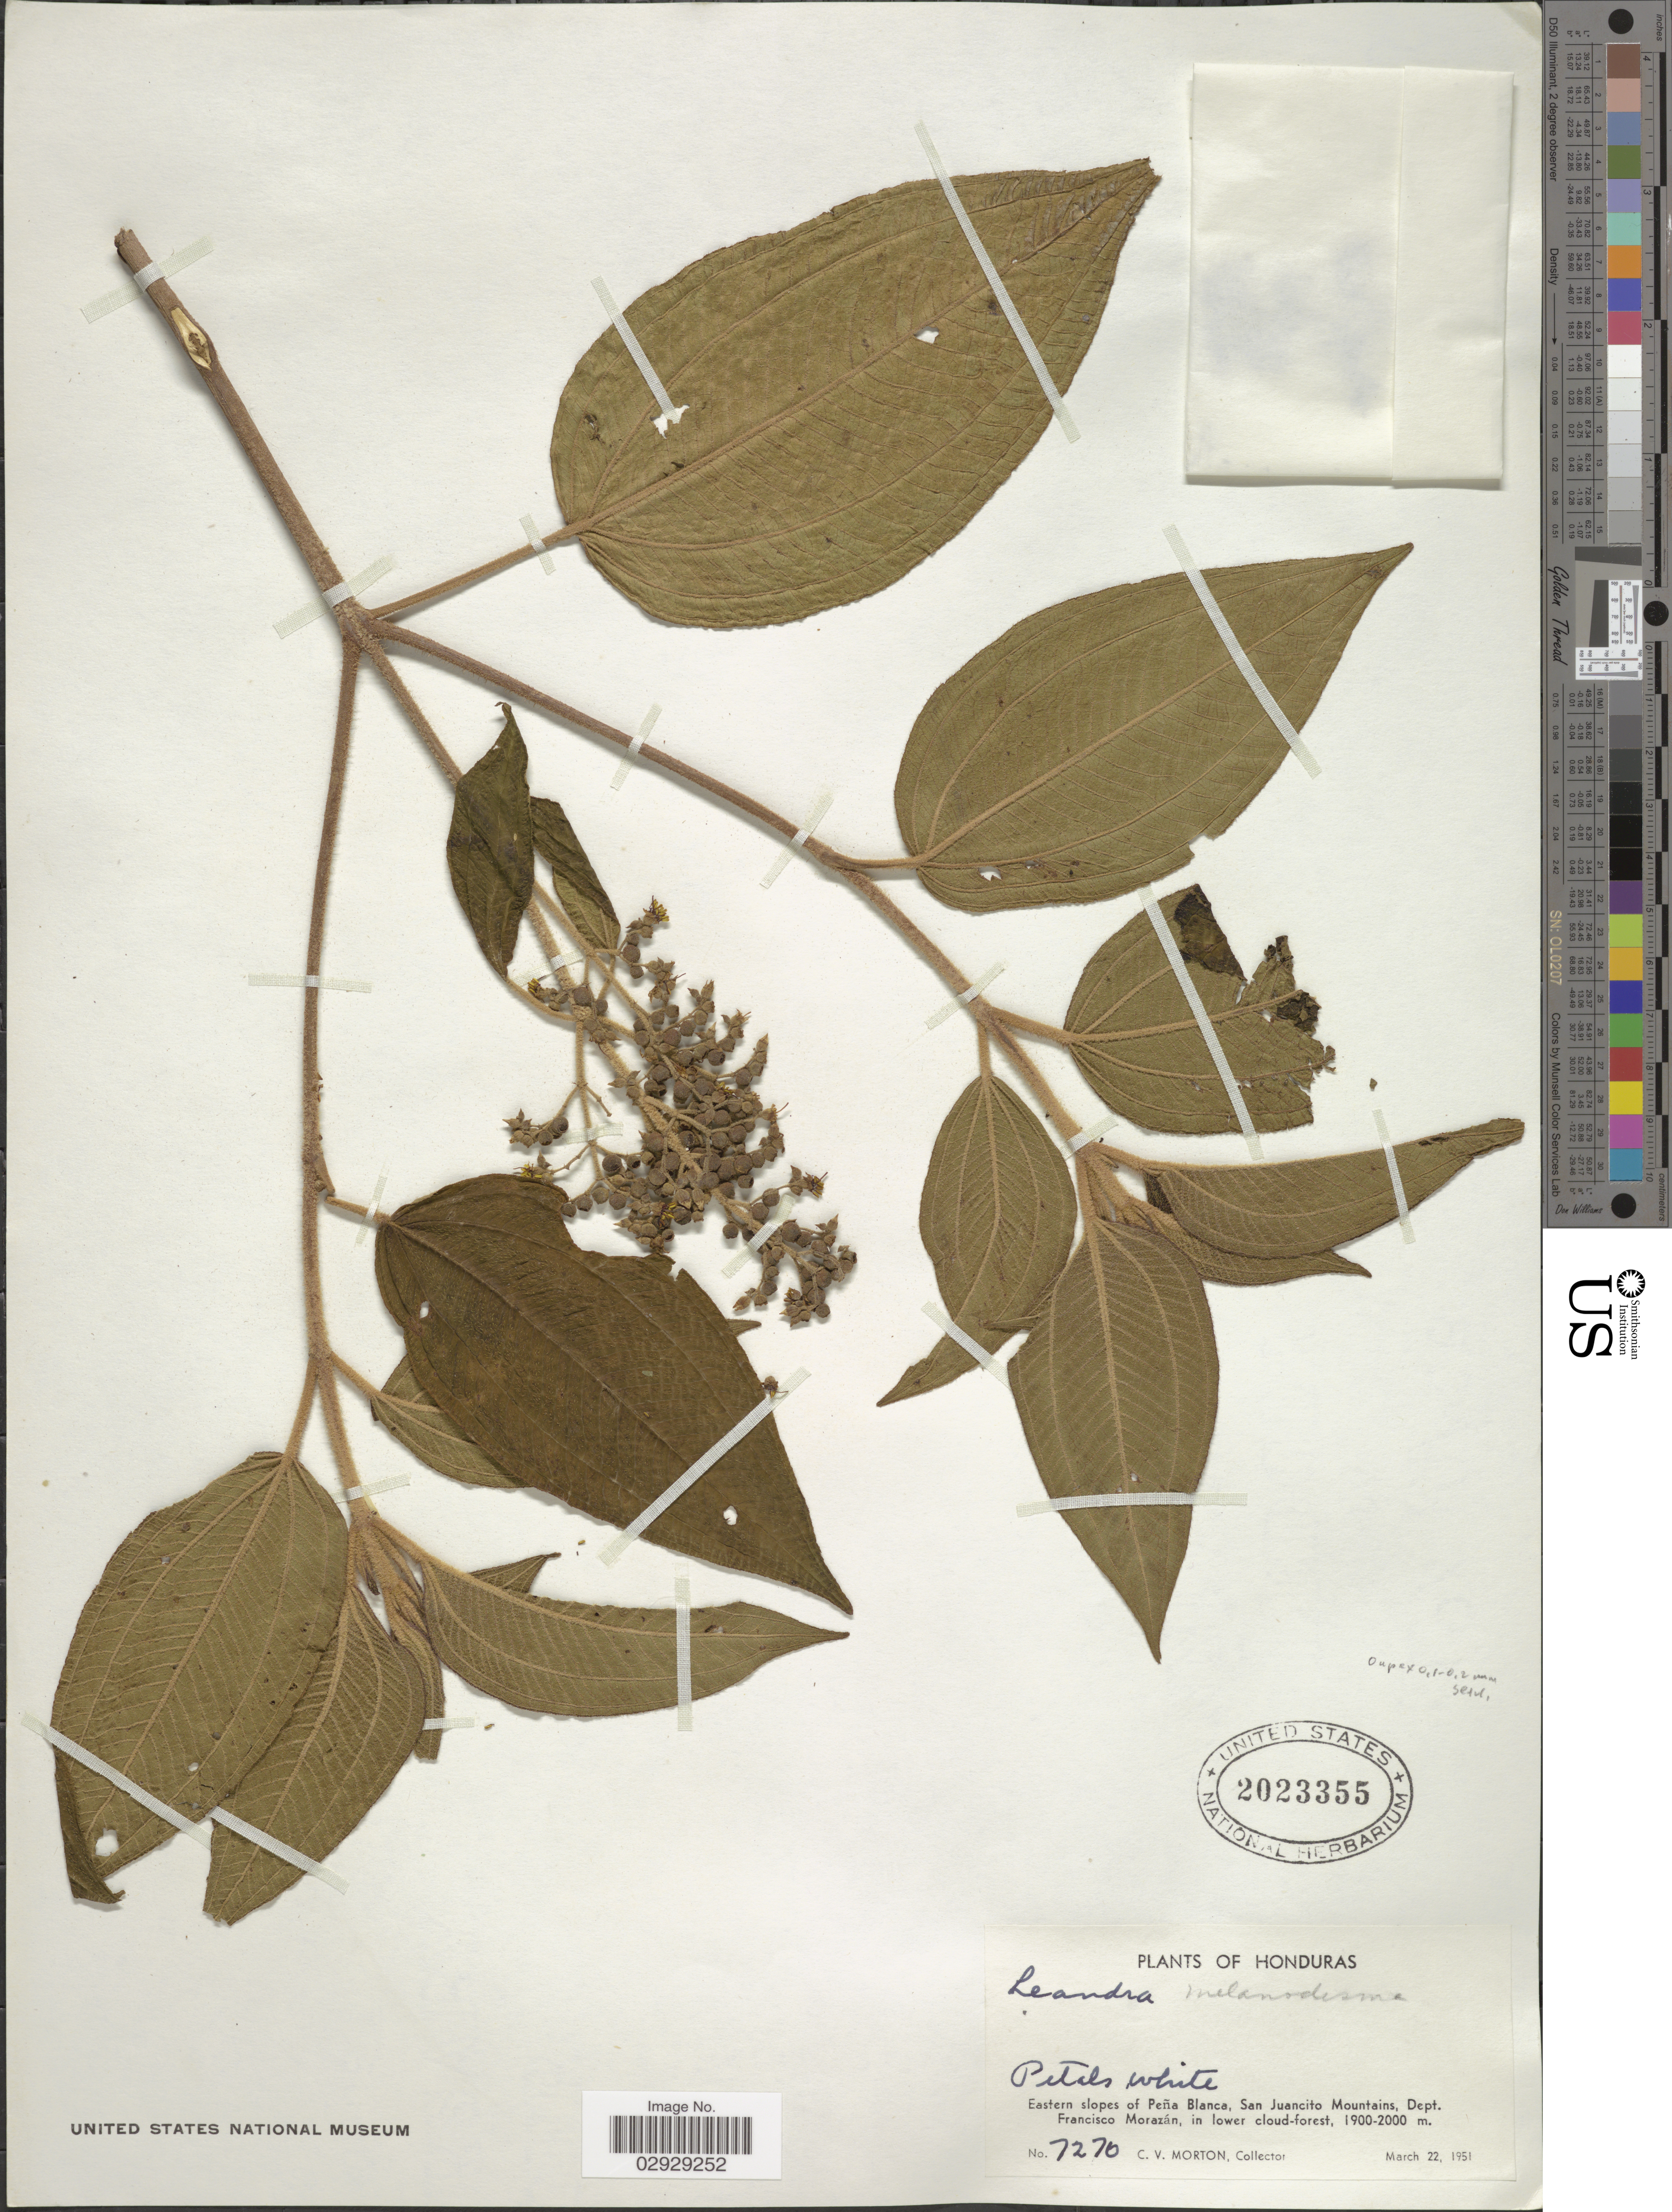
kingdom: Plantae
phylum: Tracheophyta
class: Magnoliopsida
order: Myrtales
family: Melastomataceae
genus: Leandra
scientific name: Leandra melanodesma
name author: (Naudin) Cogn.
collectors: C. V. Morton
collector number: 7270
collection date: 1951-03-22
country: Honduras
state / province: Fco. Morazán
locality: Eastern slopes of Peña Blanca, San Juancito Mountains, Dept. Francisco Morazán.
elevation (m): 1900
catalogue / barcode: US 2023355